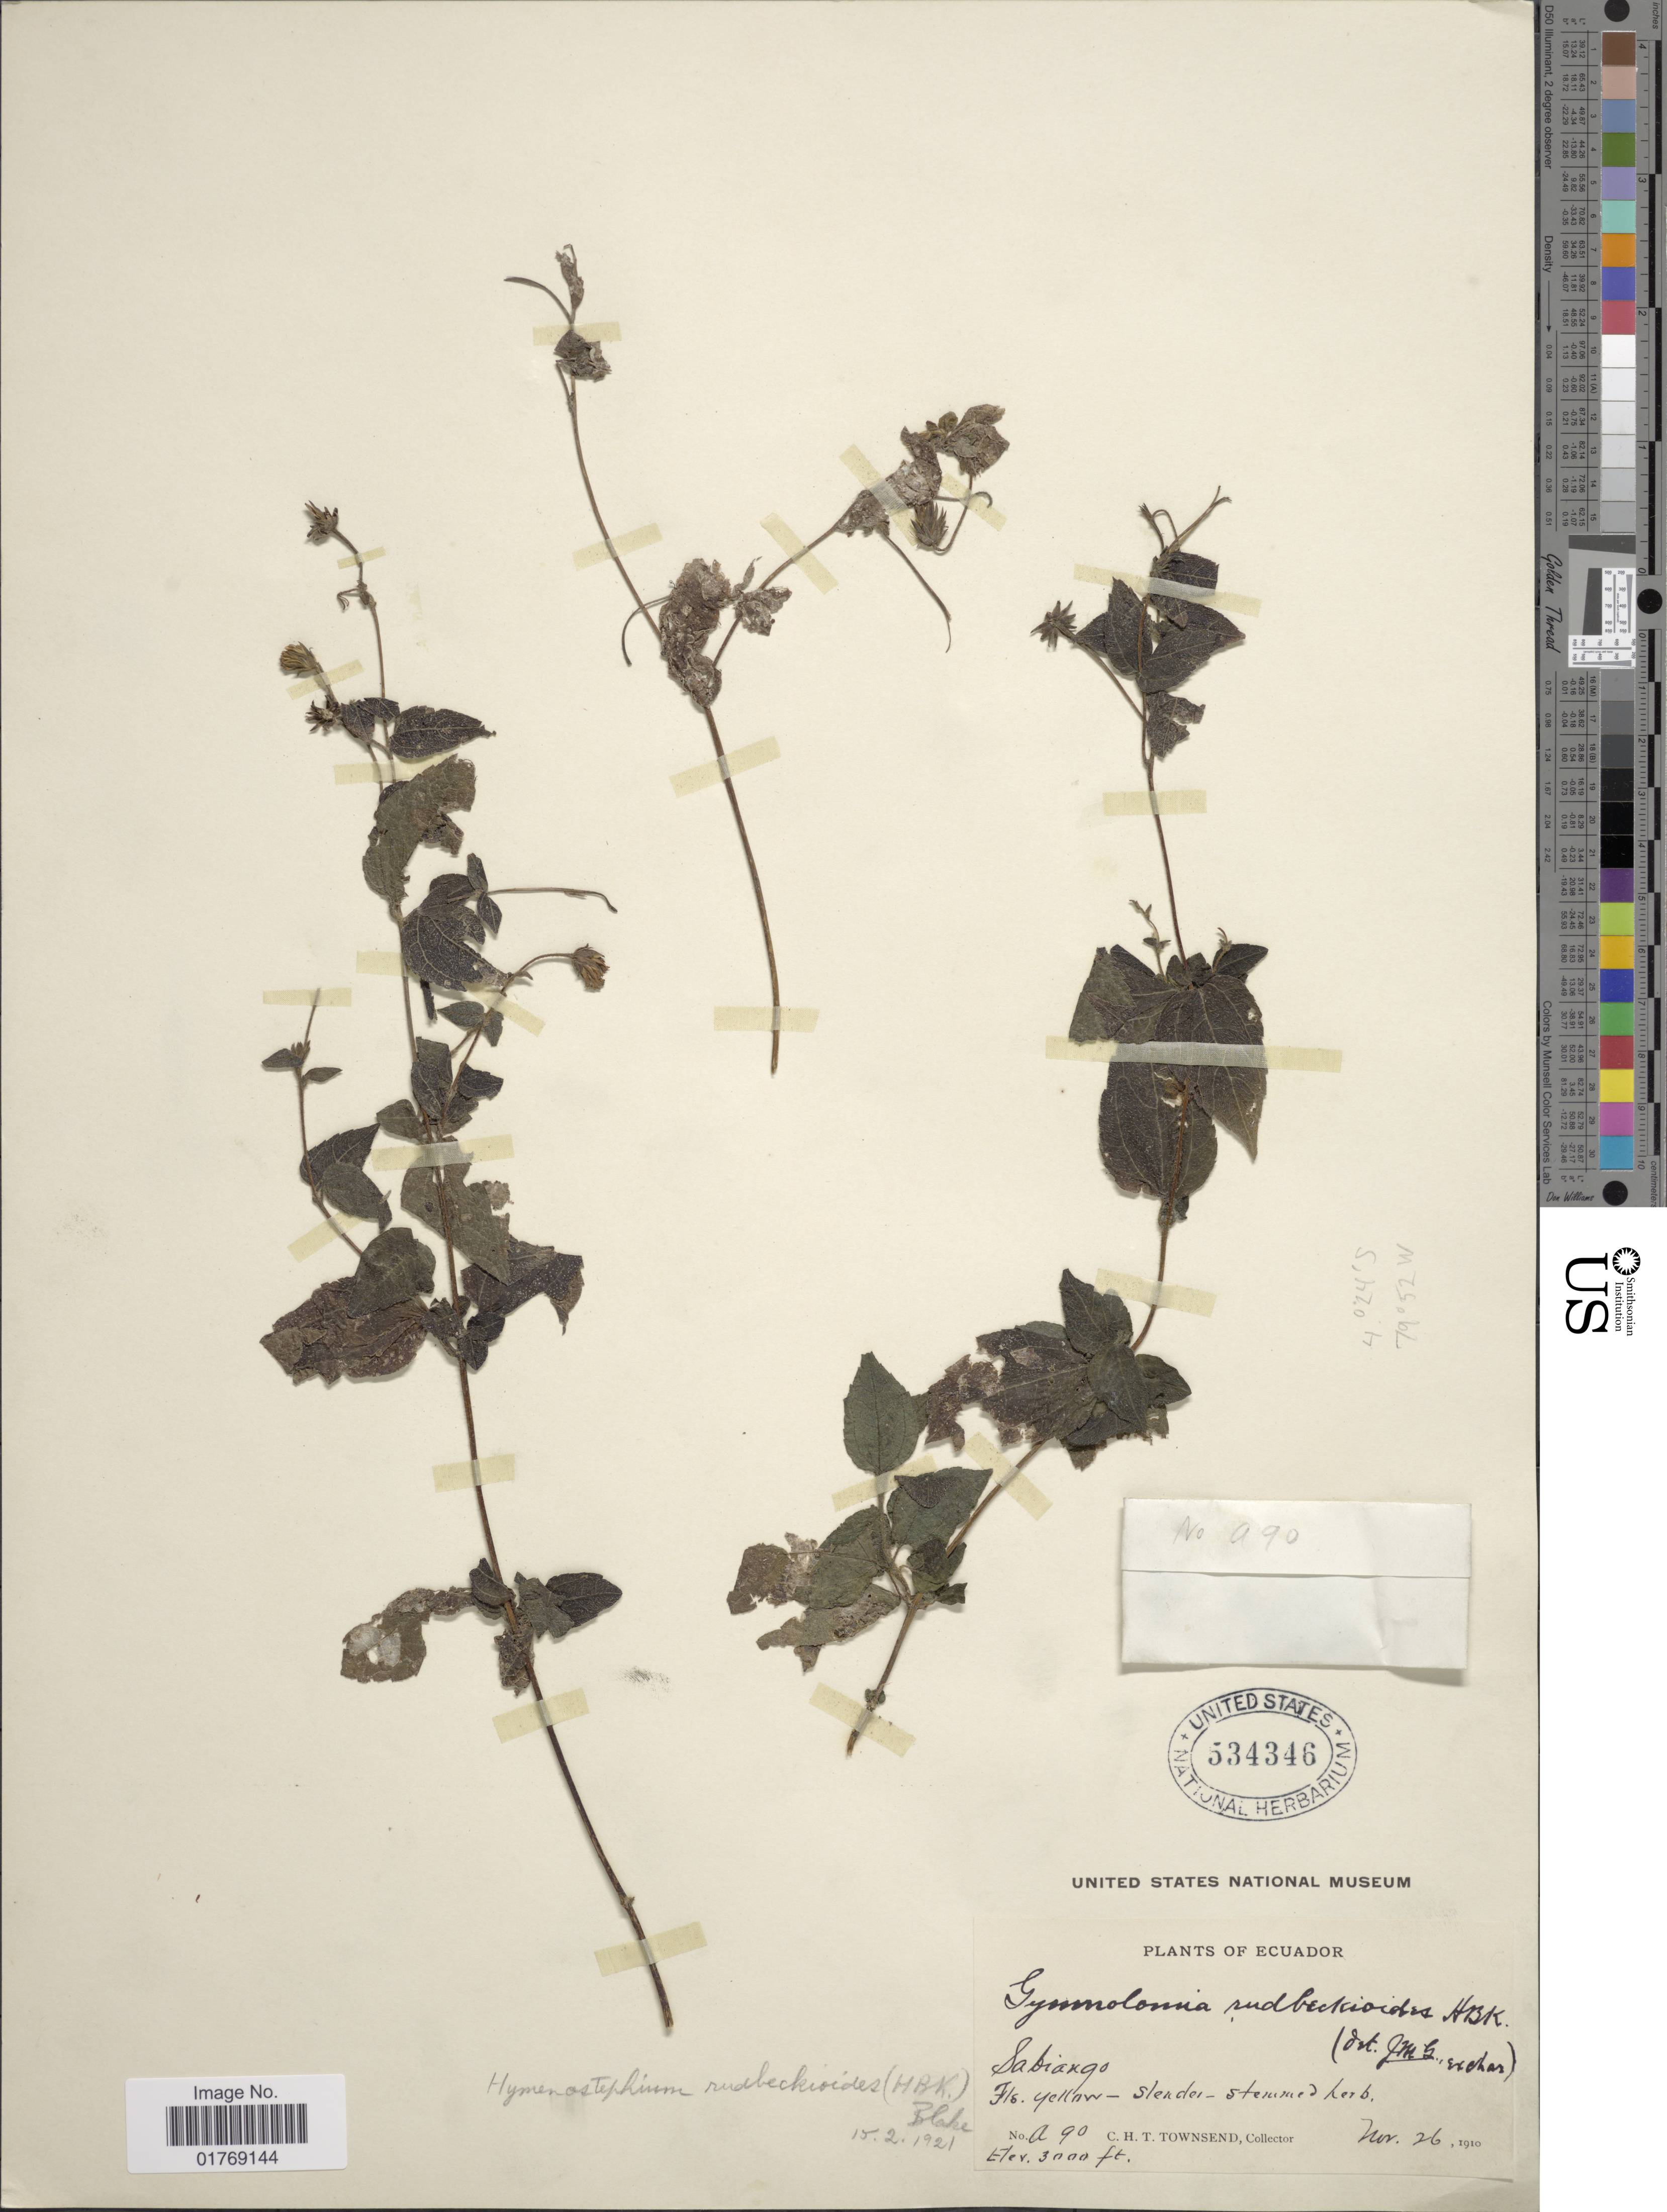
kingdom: Plantae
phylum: Tracheophyta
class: Magnoliopsida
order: Asterales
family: Asteraceae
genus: Viguiera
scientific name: Viguiera rudbeckioides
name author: (Kunth) H. Rob.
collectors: C. H. T. Townsend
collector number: A90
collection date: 1910-11-26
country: Ecuador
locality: Sabiango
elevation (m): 914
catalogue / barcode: US 534346